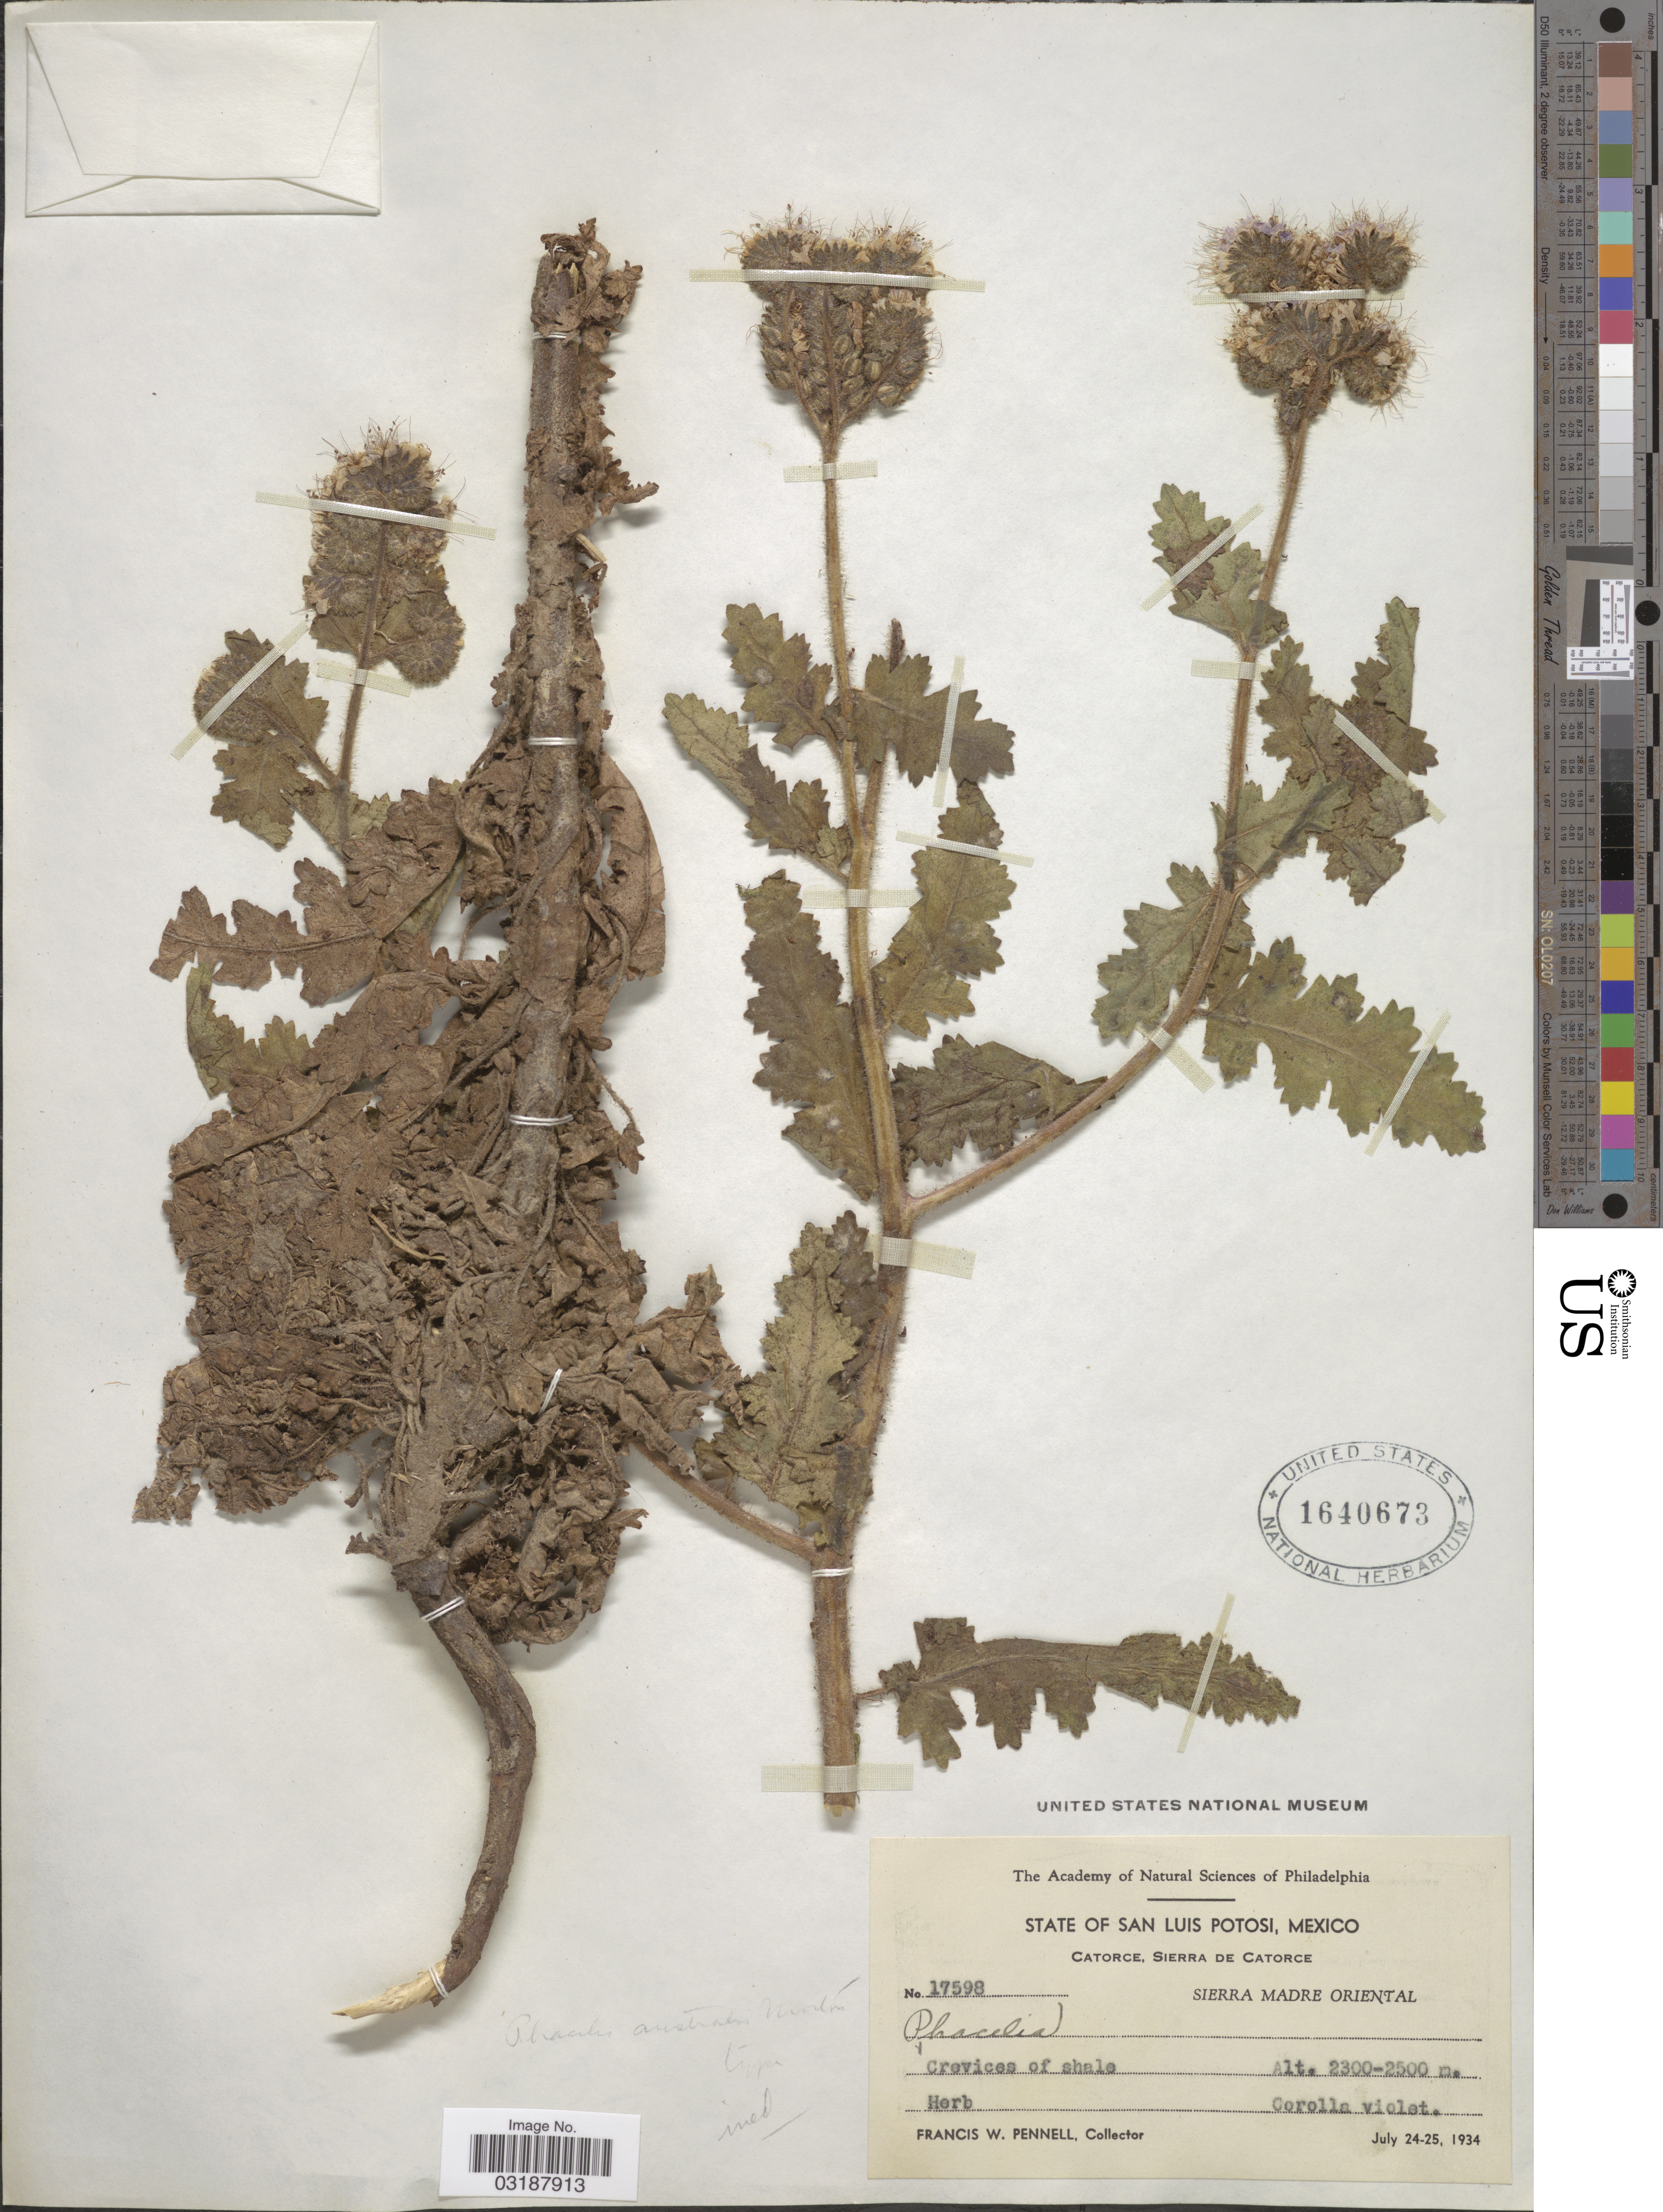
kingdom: Plantae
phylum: Tracheophyta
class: Magnoliopsida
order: Boraginales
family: Hydrophyllaceae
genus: Phacelia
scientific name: Phacelia australis Morton ined.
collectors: F. W. Pennell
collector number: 17598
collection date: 1934-07-24/1934-07-25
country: Mexico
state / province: San Luis Potosí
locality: Catorce, Sierra de Catorce, Sierra Madre Oriental, Crevices of shale.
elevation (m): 2300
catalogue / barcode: US 1640673